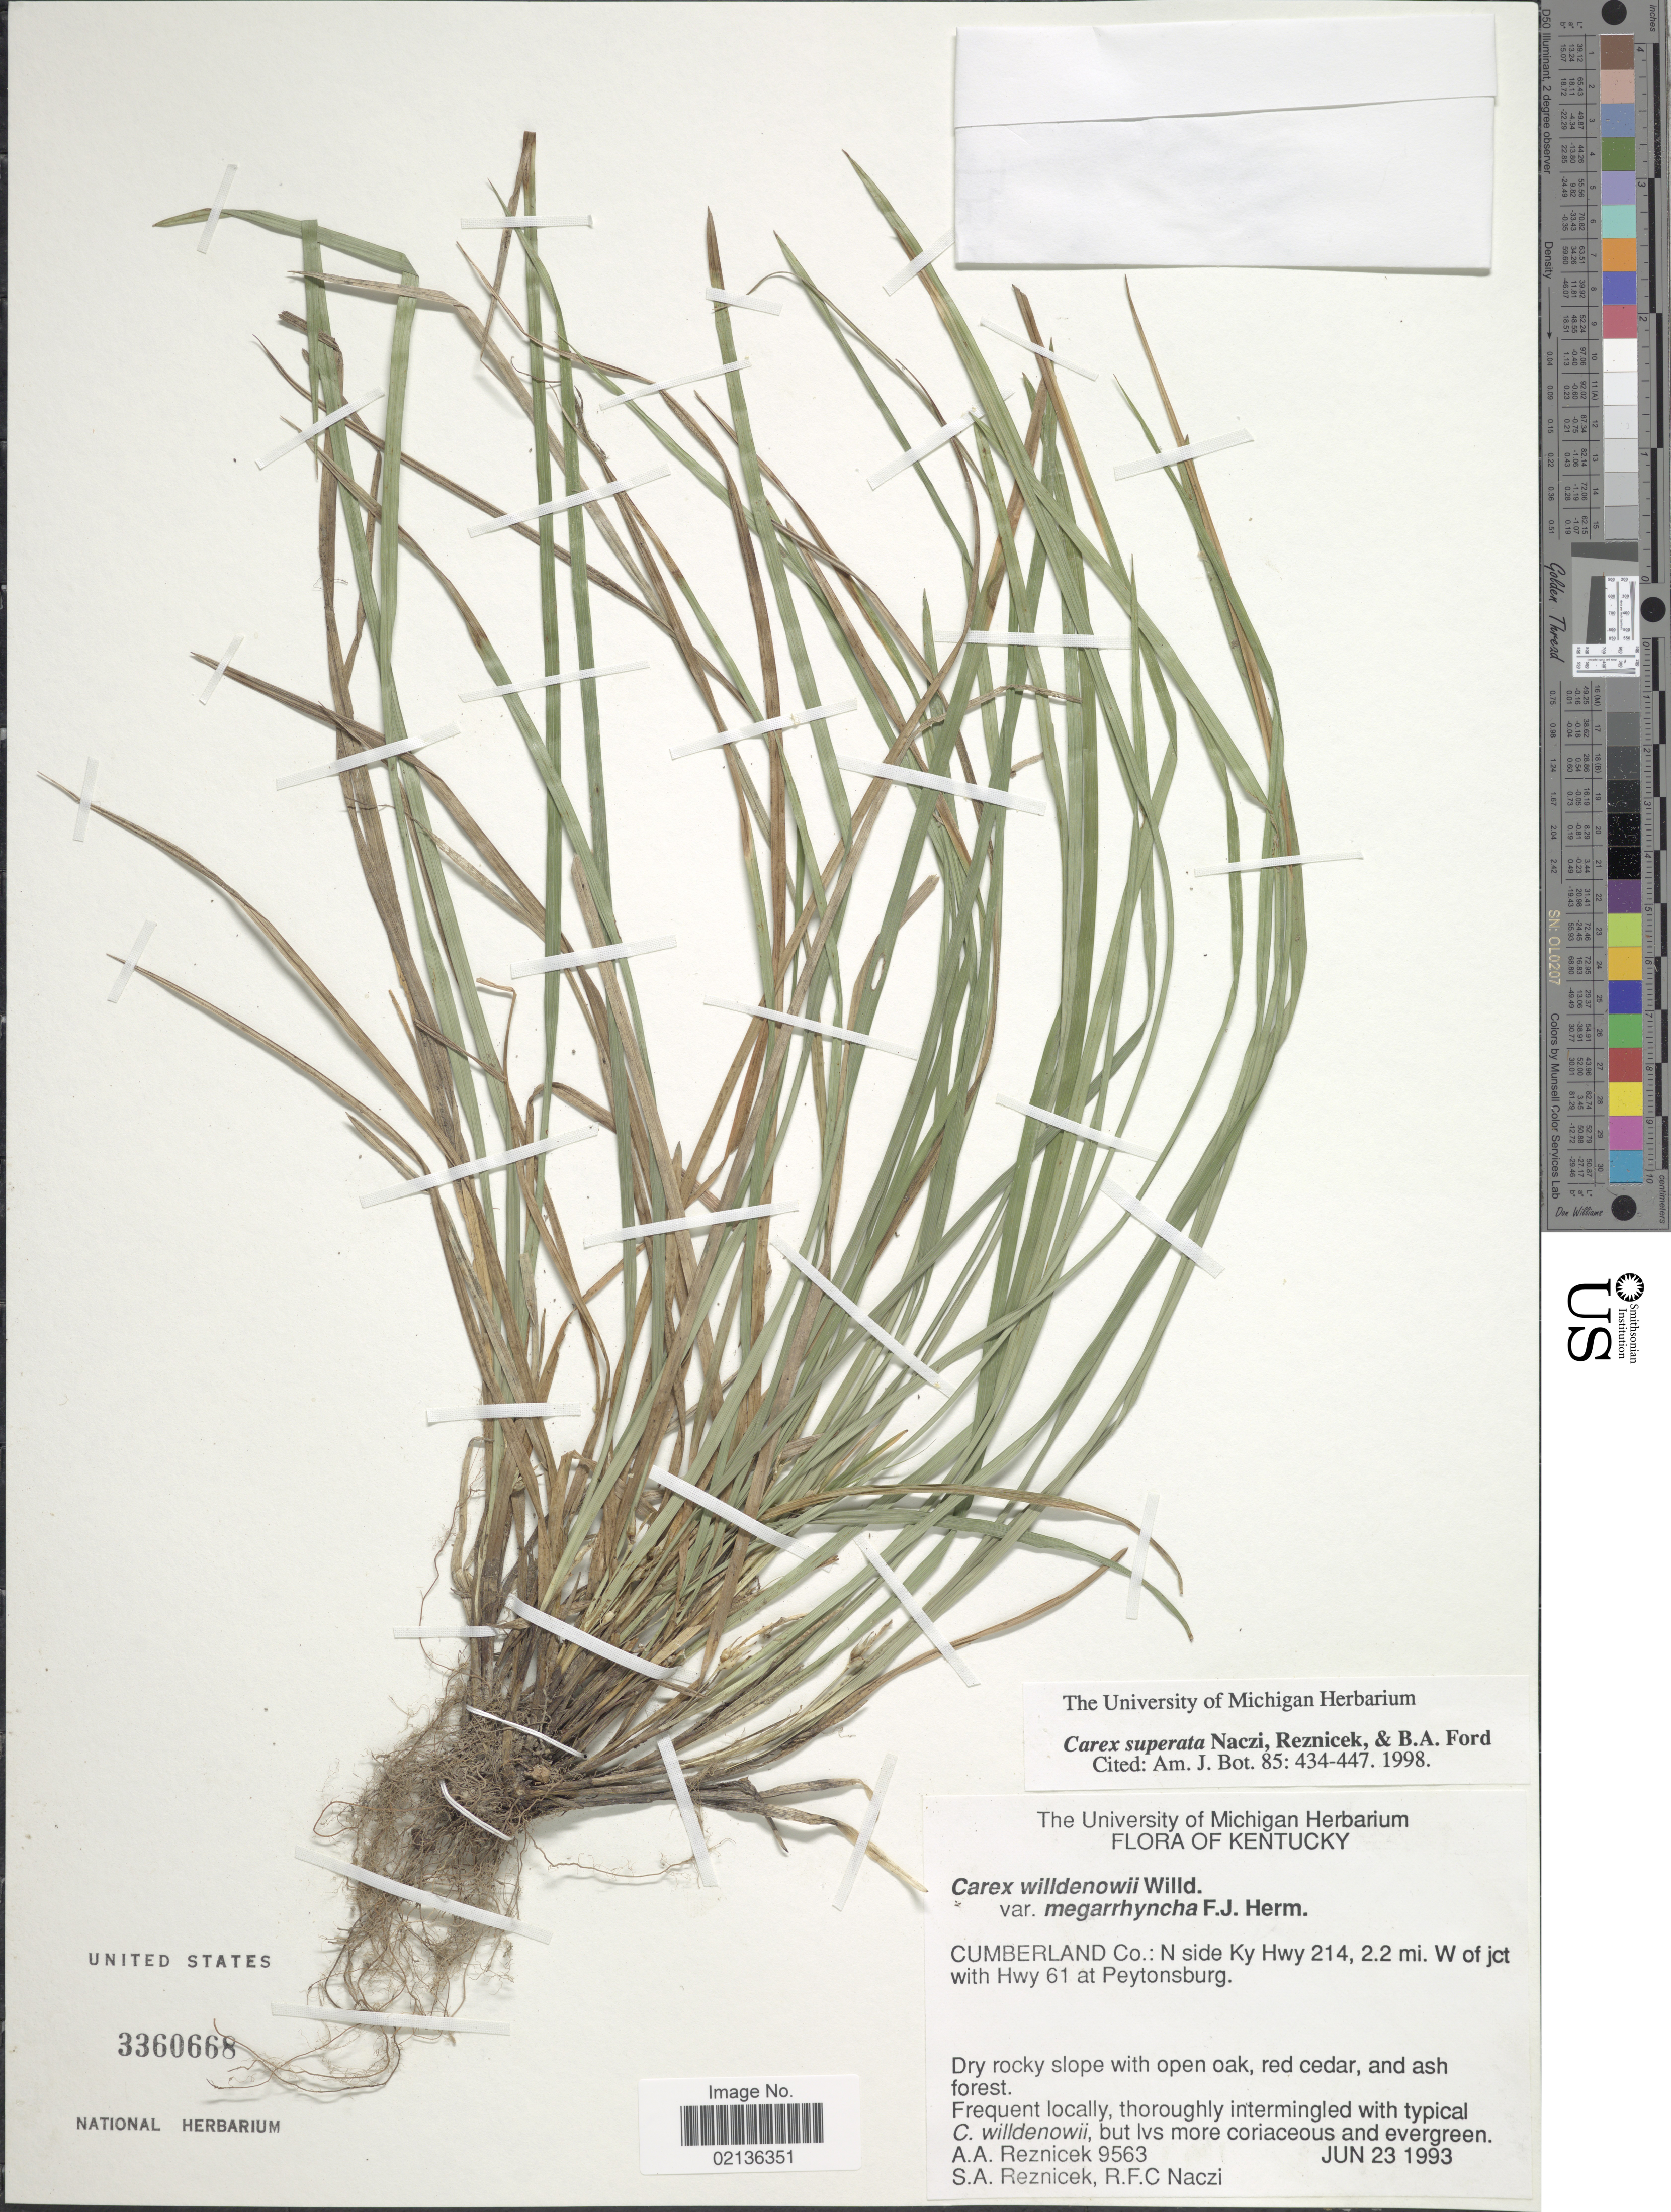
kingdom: Plantae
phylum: Tracheophyta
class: Liliopsida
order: Poales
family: Cyperaceae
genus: Carex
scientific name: Carex superata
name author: Naczi et al.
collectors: A. A. Reznicek, S. A. Reznicek & R. F. C. Naczi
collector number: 9563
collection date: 1993-06-23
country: United States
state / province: Kentucky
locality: Cumberland Co.: N side Ky Hwy 214, 2.2 mi. W of jct with Hwy 61 at Peytonsburg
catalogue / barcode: US 3360668